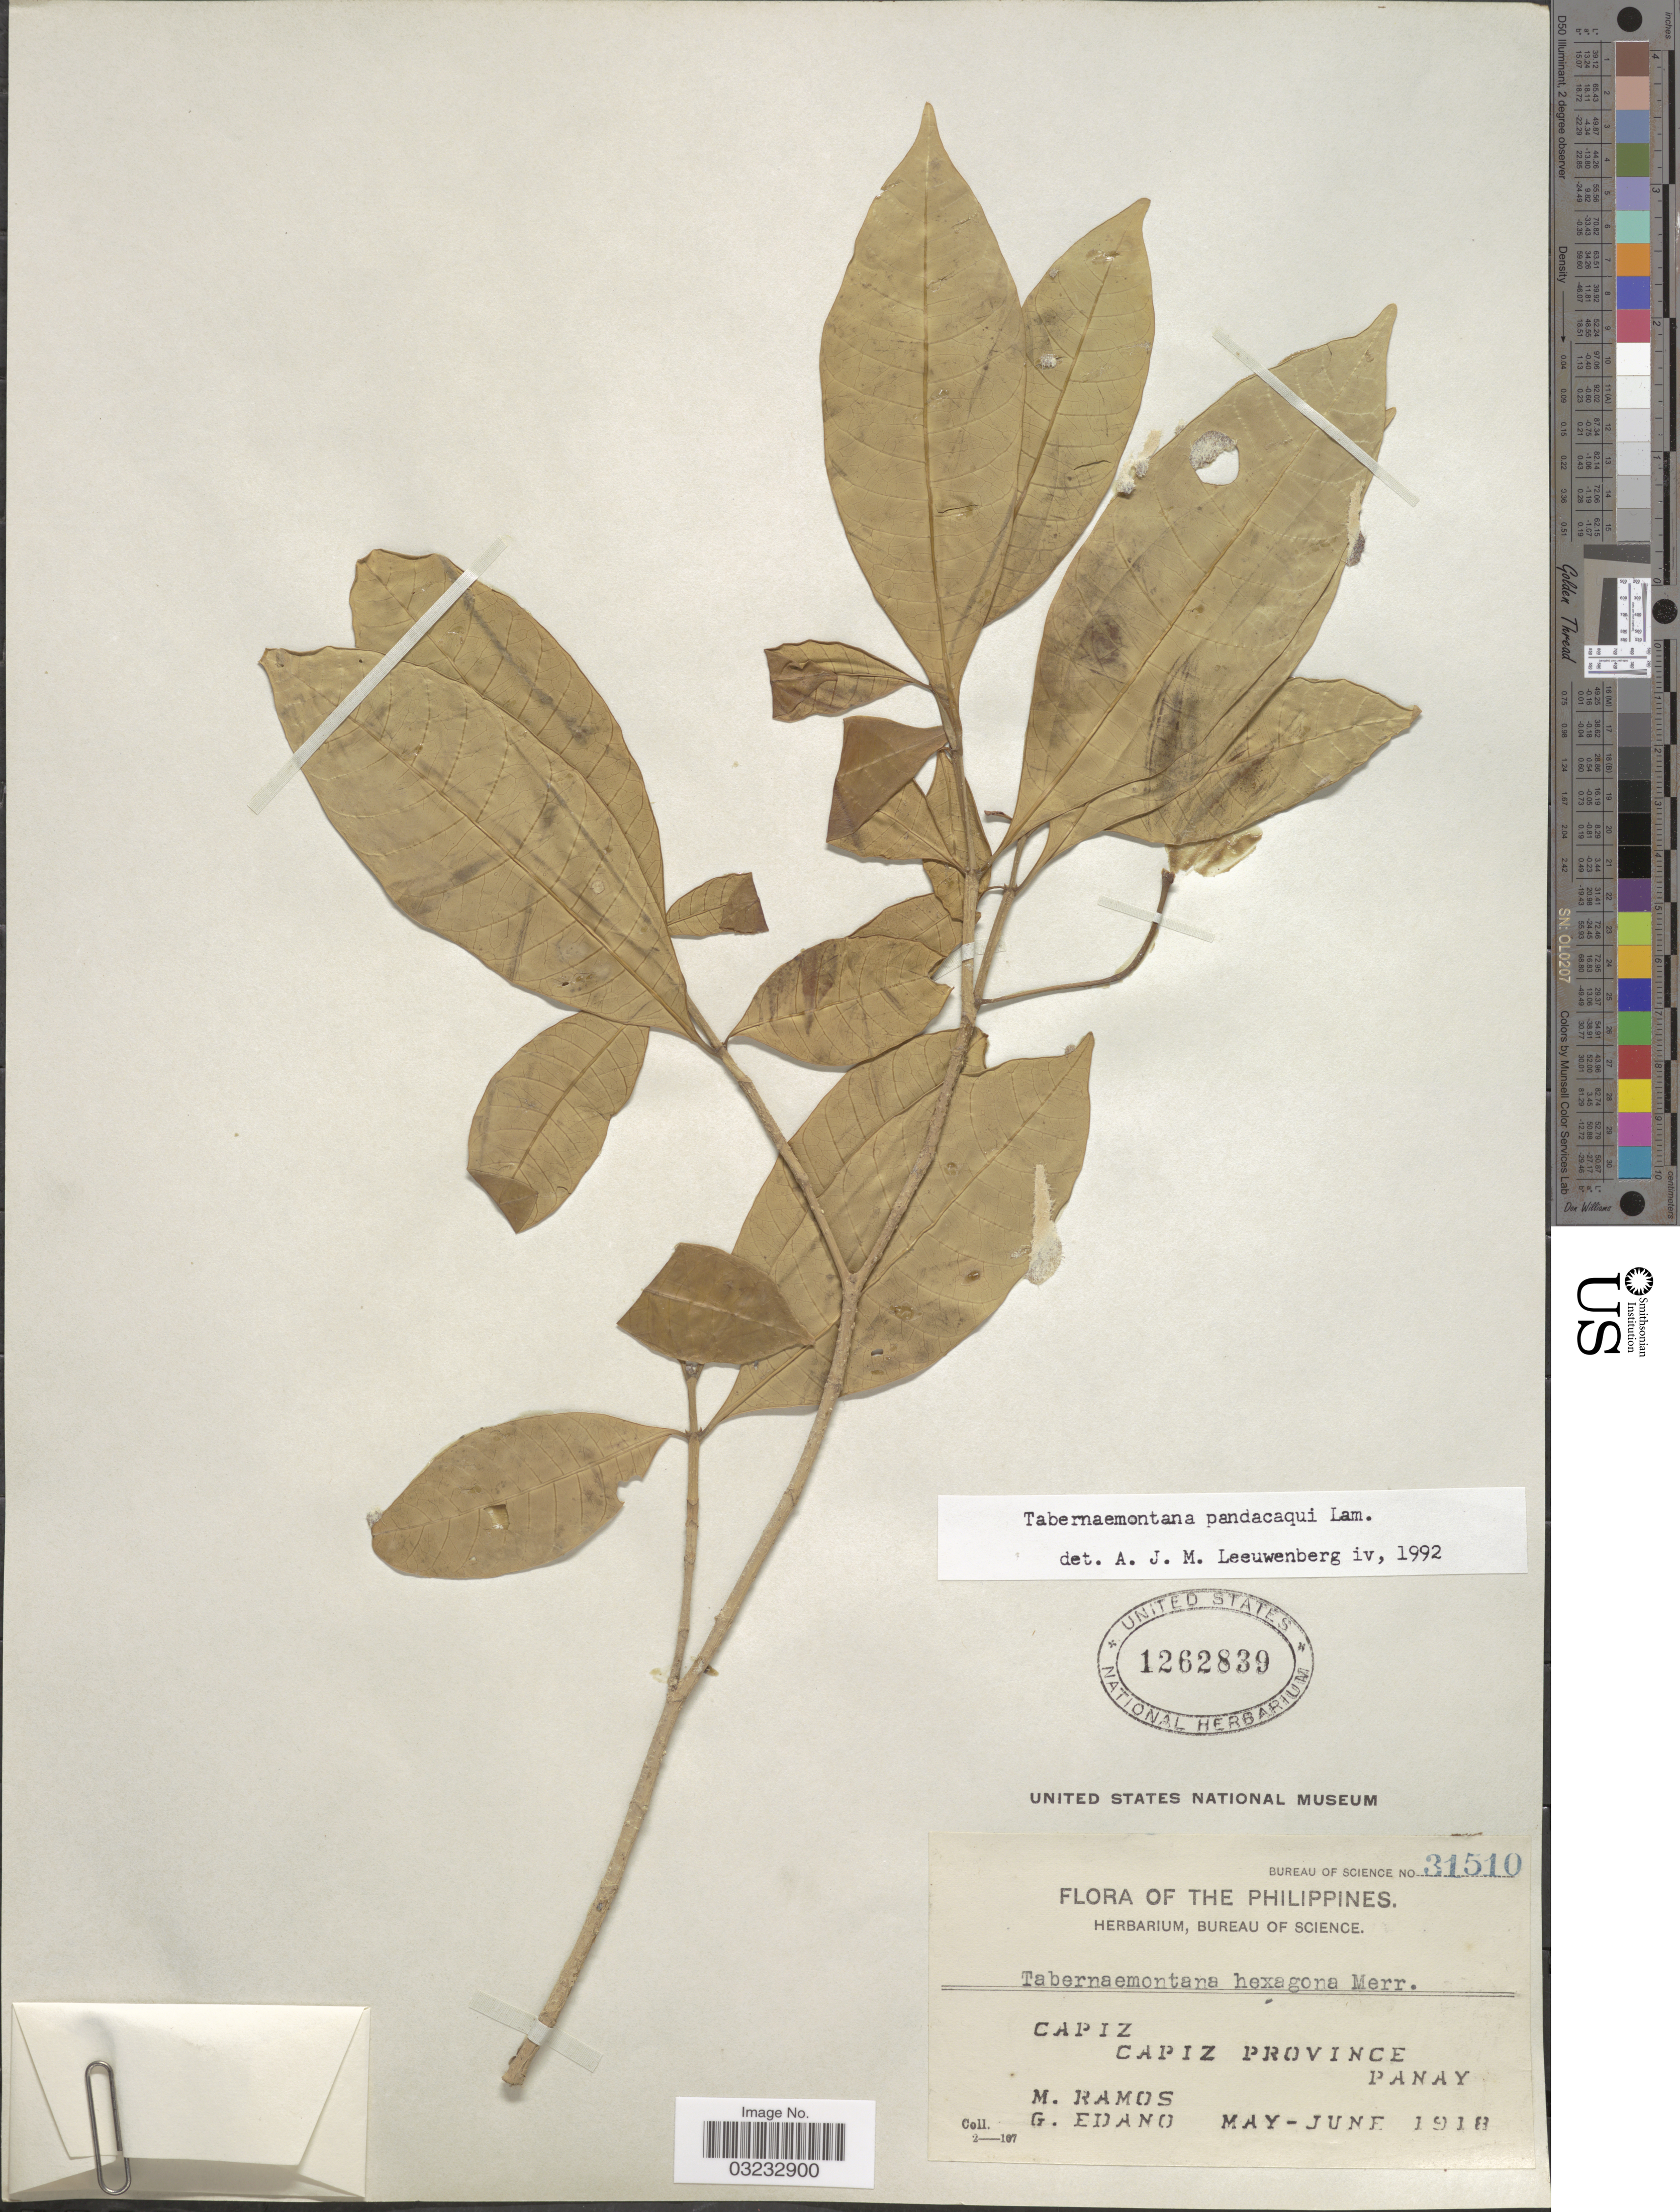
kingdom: Plantae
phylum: Tracheophyta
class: Magnoliopsida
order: Gentianales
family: Apocynaceae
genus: Tabernaemontana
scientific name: Tabernaemontana pandacaqui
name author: Poir.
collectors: M. Ramos & G. Edaño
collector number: Bureau of Science 31510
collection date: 1918-05/1918-06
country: Philippines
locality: Capiz, Capiz Province, Panay.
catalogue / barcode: US 1262839